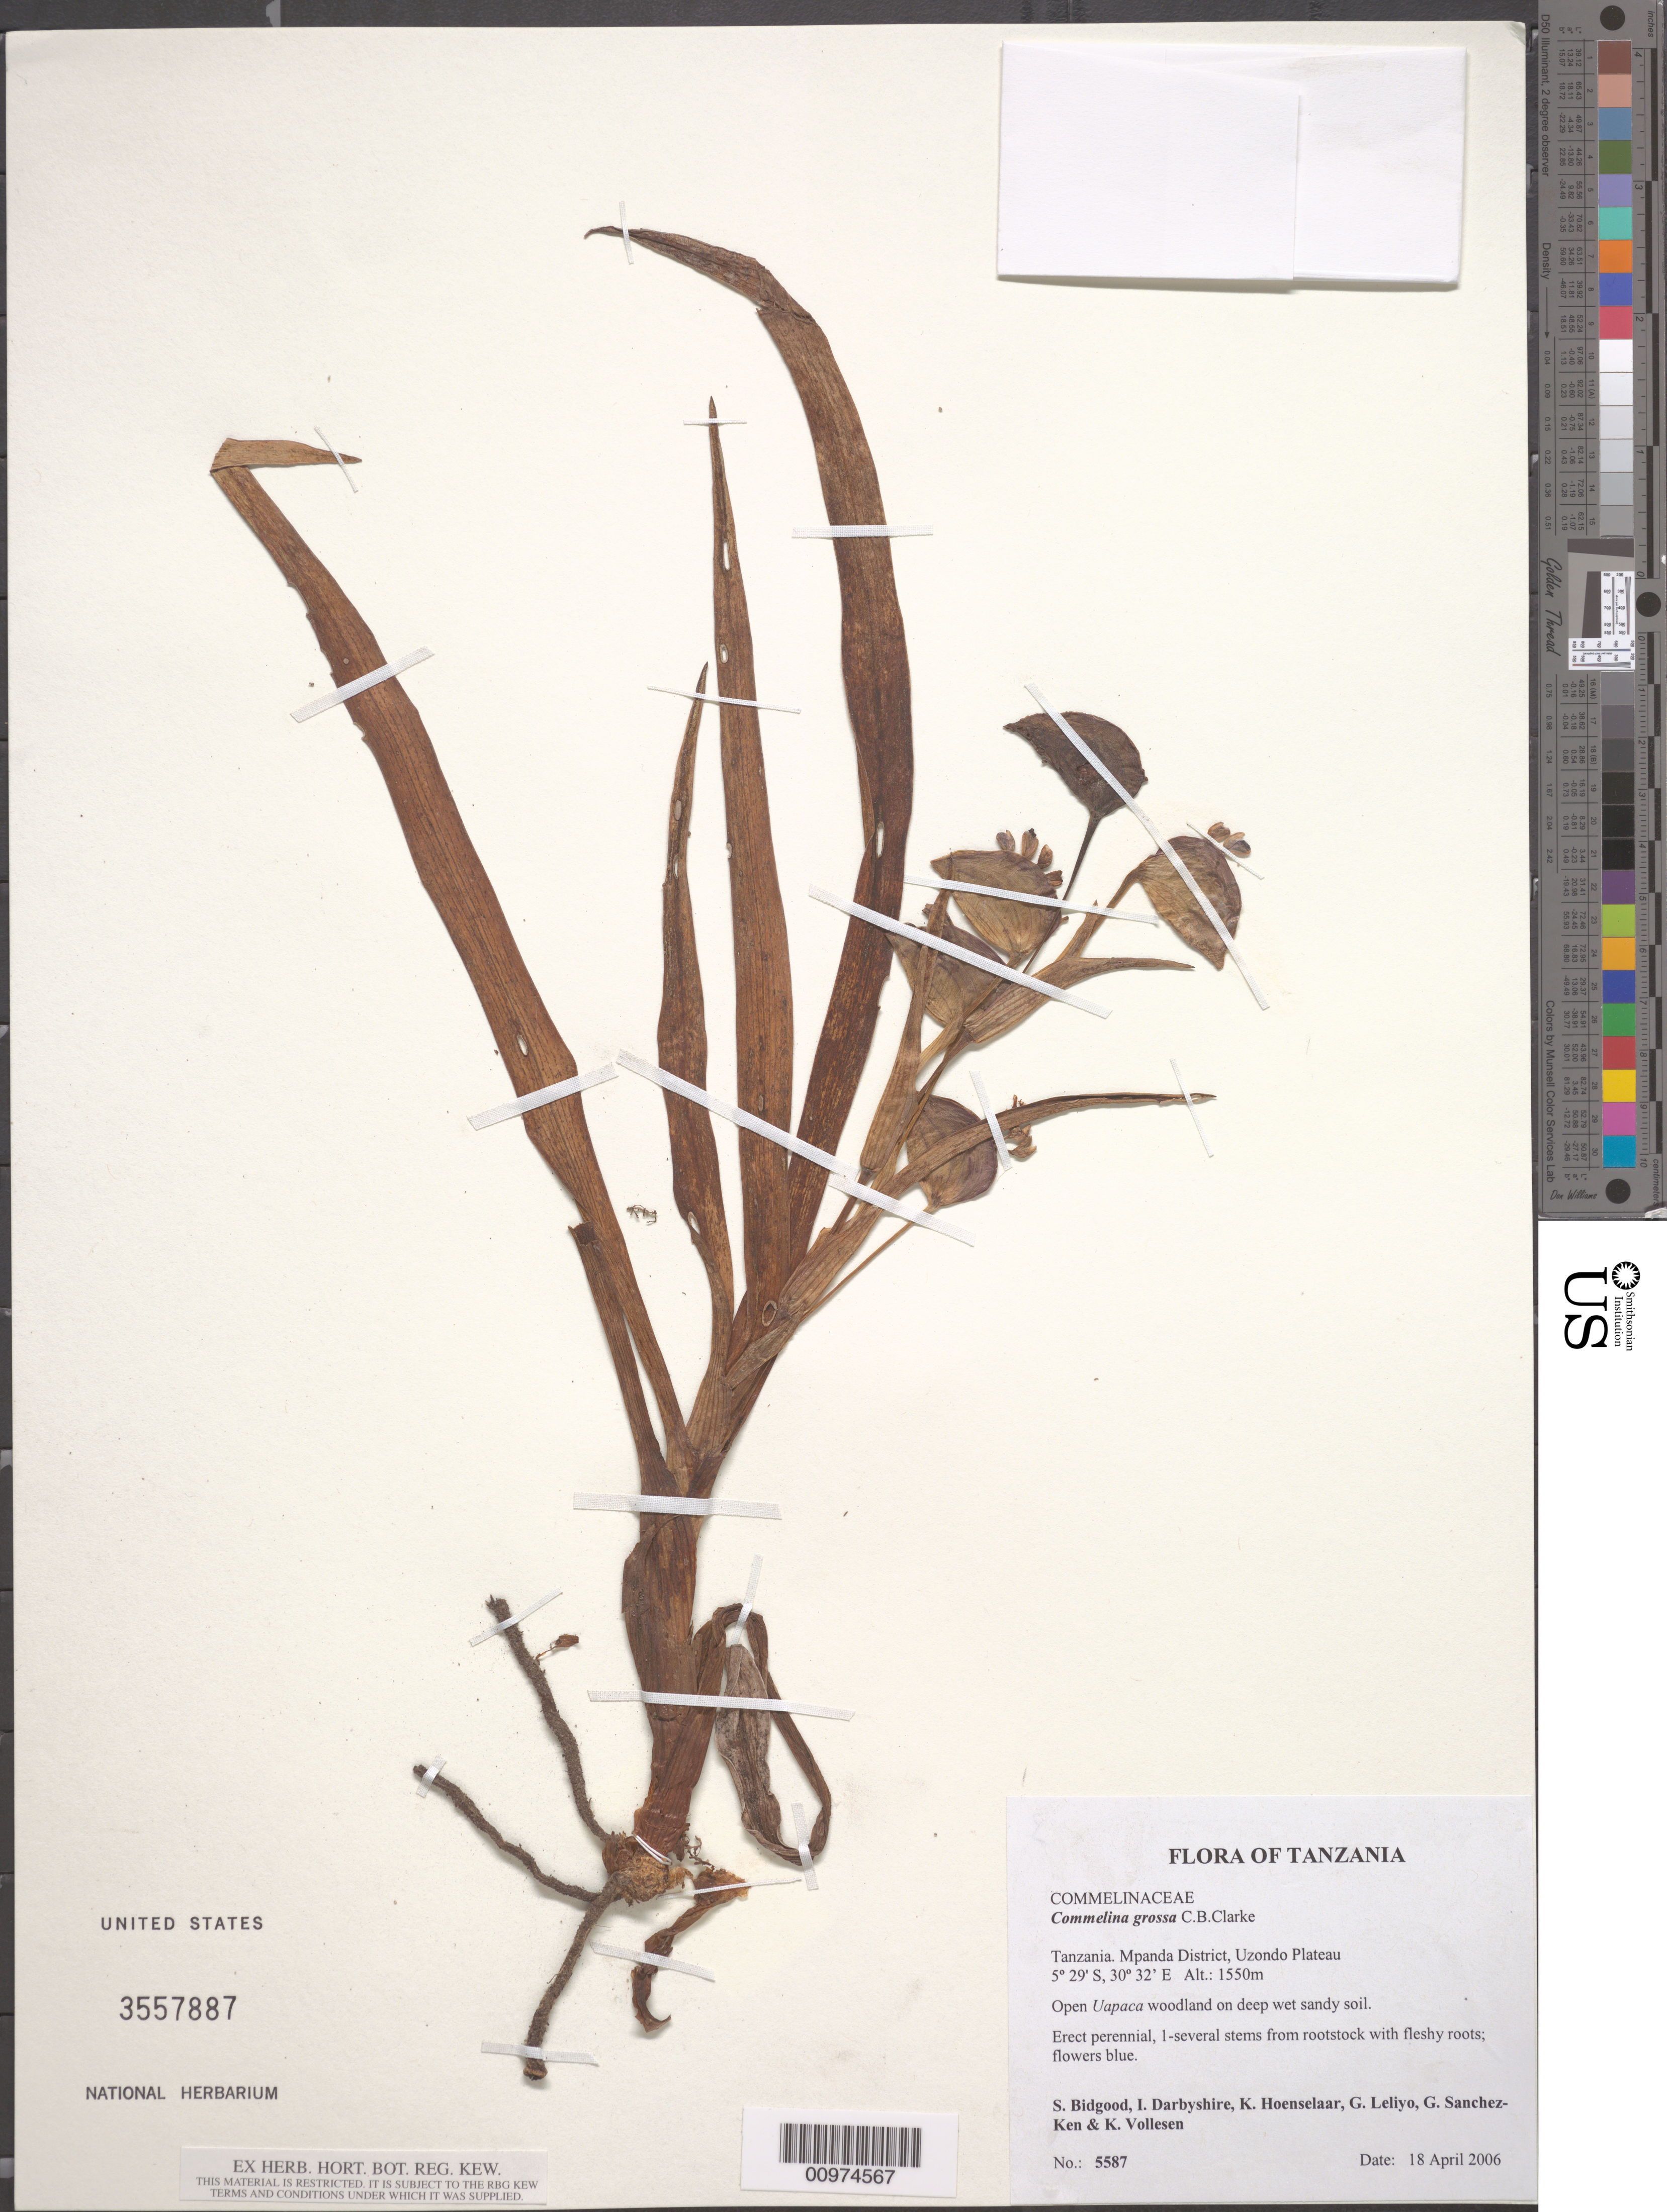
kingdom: Plantae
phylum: Tracheophyta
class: Liliopsida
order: Commelinales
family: Commelinaceae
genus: Commelina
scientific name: Commelina grossa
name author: C.B. Clarke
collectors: S. Bidgood, I. Darbyshire, K. Hoenselaar, G. Leliyo, G. Sanchez, K. Vollesen & K. Vollesen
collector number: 5587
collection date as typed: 18 Apr 2006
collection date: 2006-04-18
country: Tanzania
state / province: Rukwa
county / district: Mpanda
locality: Uzondo Plateau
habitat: Open Uapaca woodland on deep wet sandy soil.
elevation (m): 1550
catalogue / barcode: US 3557887